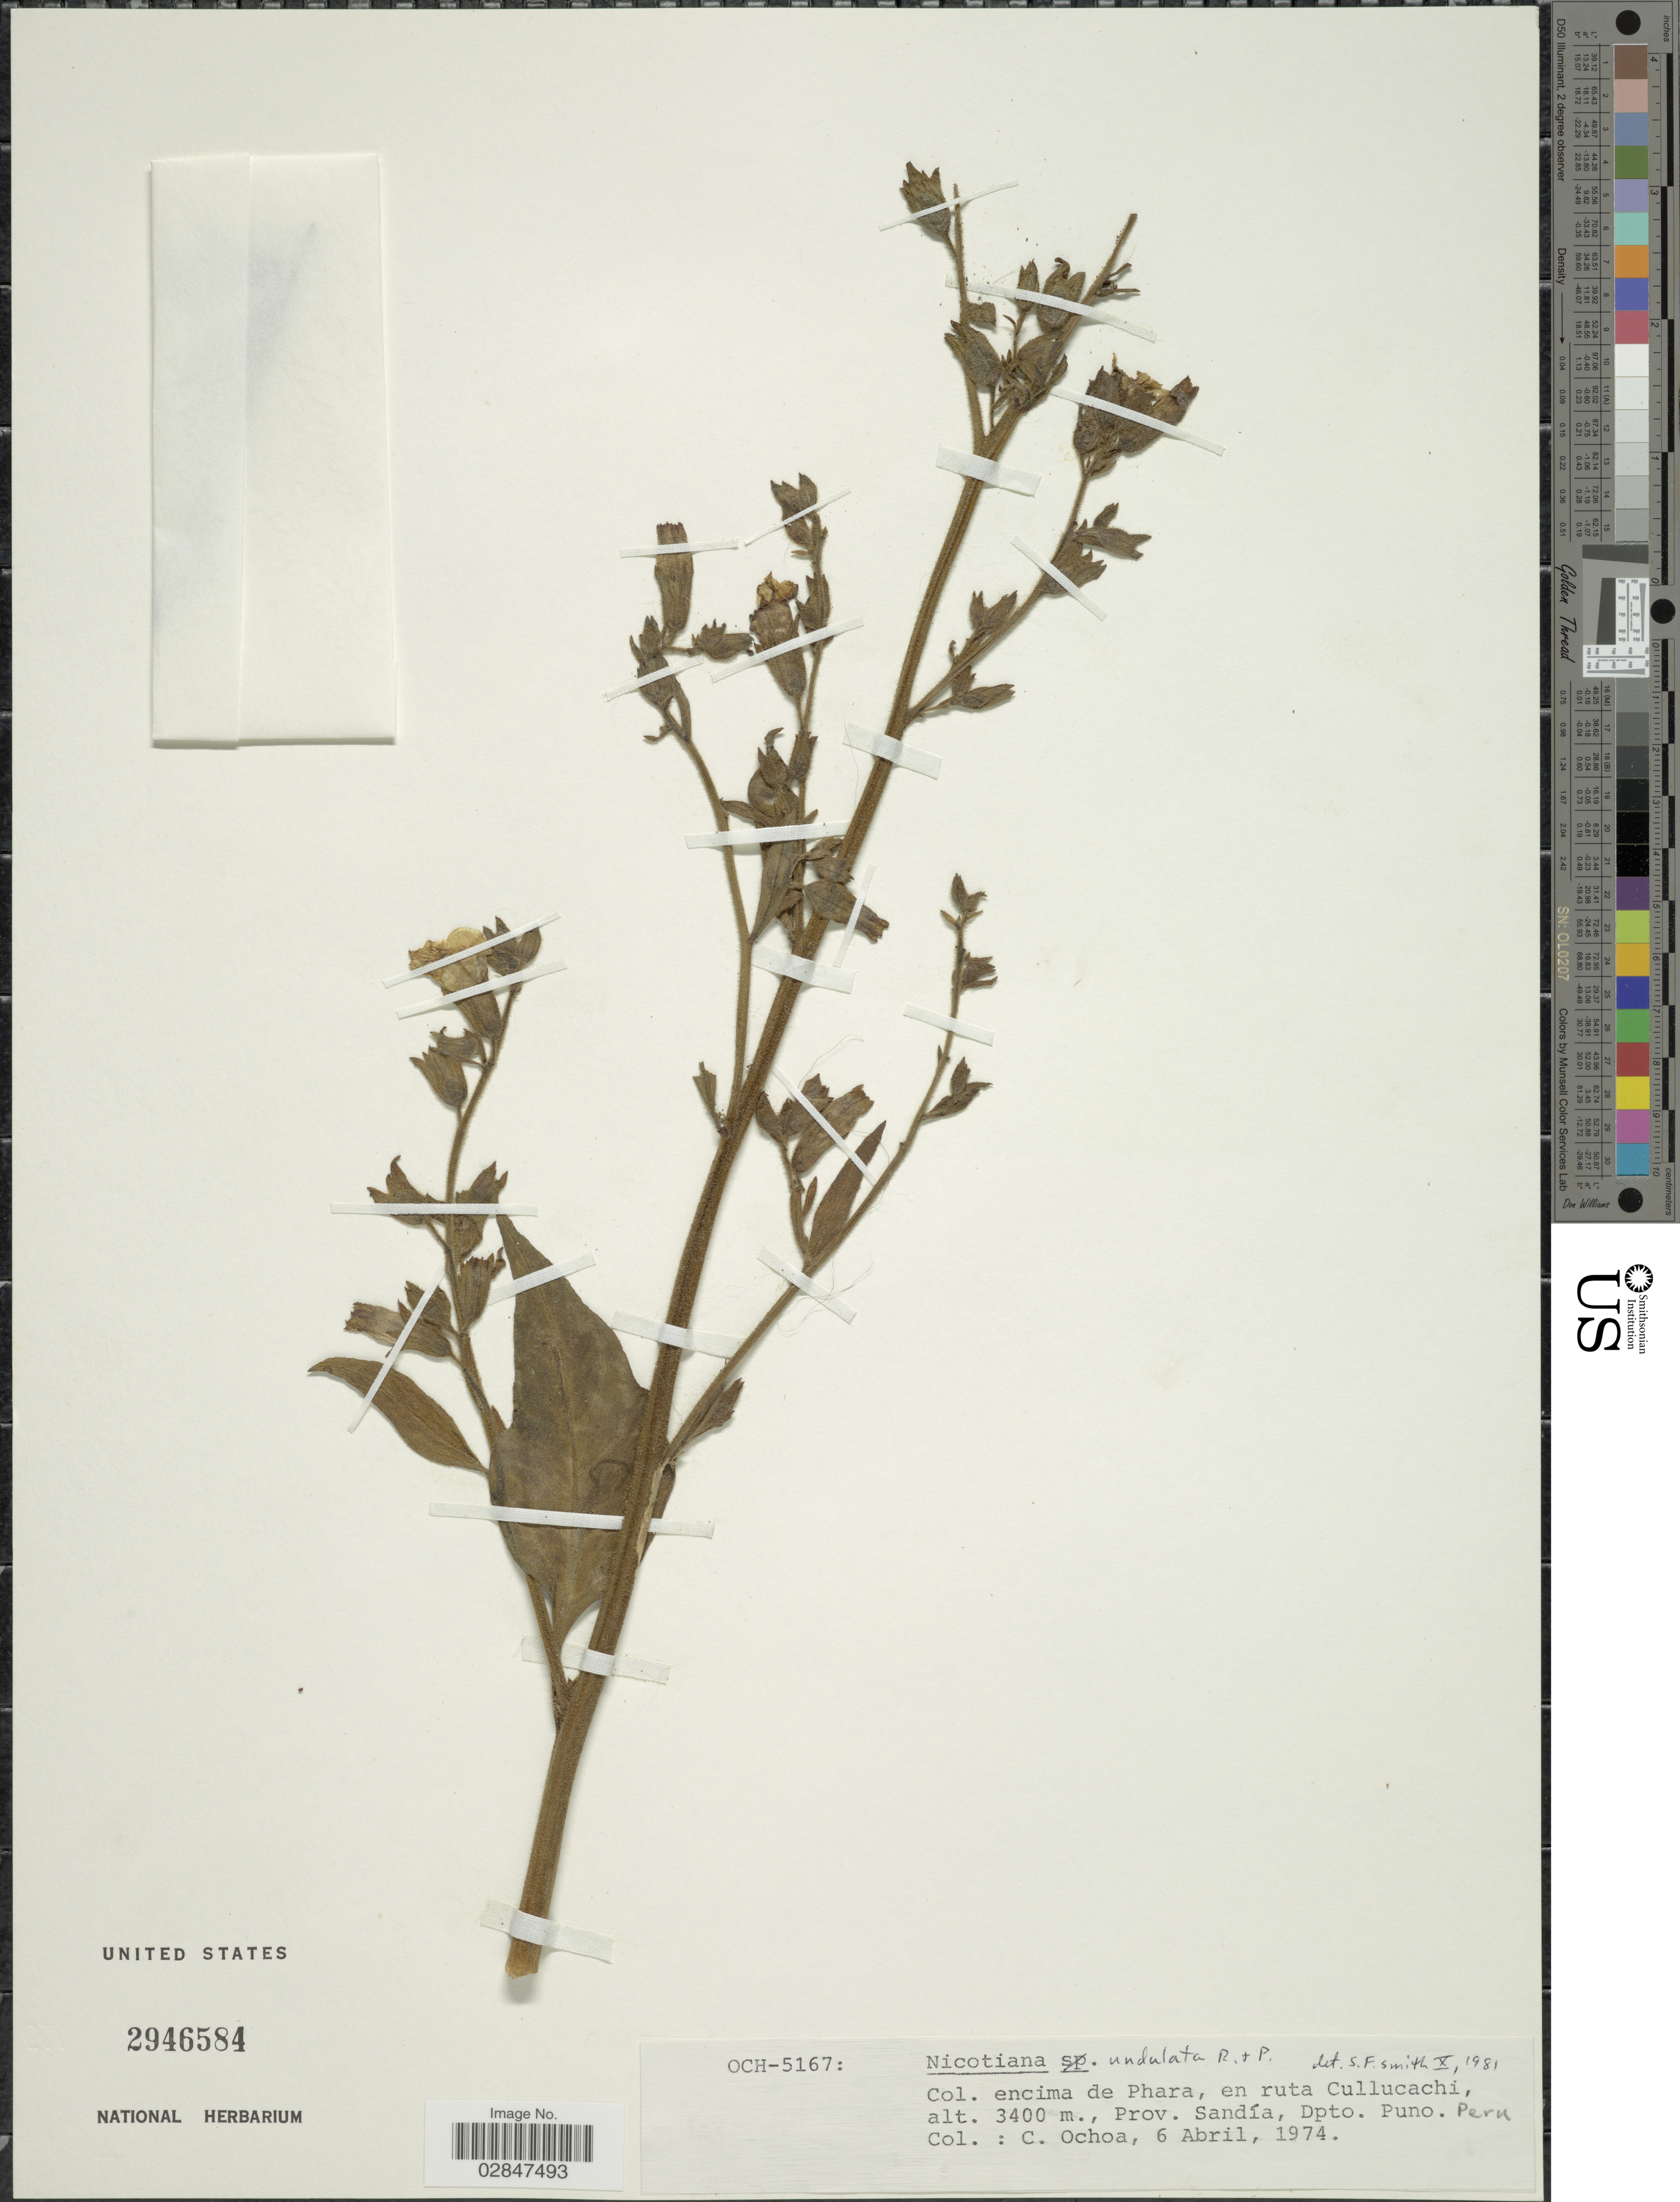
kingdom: Plantae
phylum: Tracheophyta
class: Magnoliopsida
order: Solanales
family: Solanaceae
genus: Nicotiana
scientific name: Nicotiana undulata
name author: Ruiz & Pav.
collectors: C. Ochoa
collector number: OCH-5167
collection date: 1974-04-06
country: Peru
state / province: Puno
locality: Encima de Phara, en ruta Cullucachi, Prov. Sandía, Dpto. Puno.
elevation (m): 3400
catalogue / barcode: US 2946584